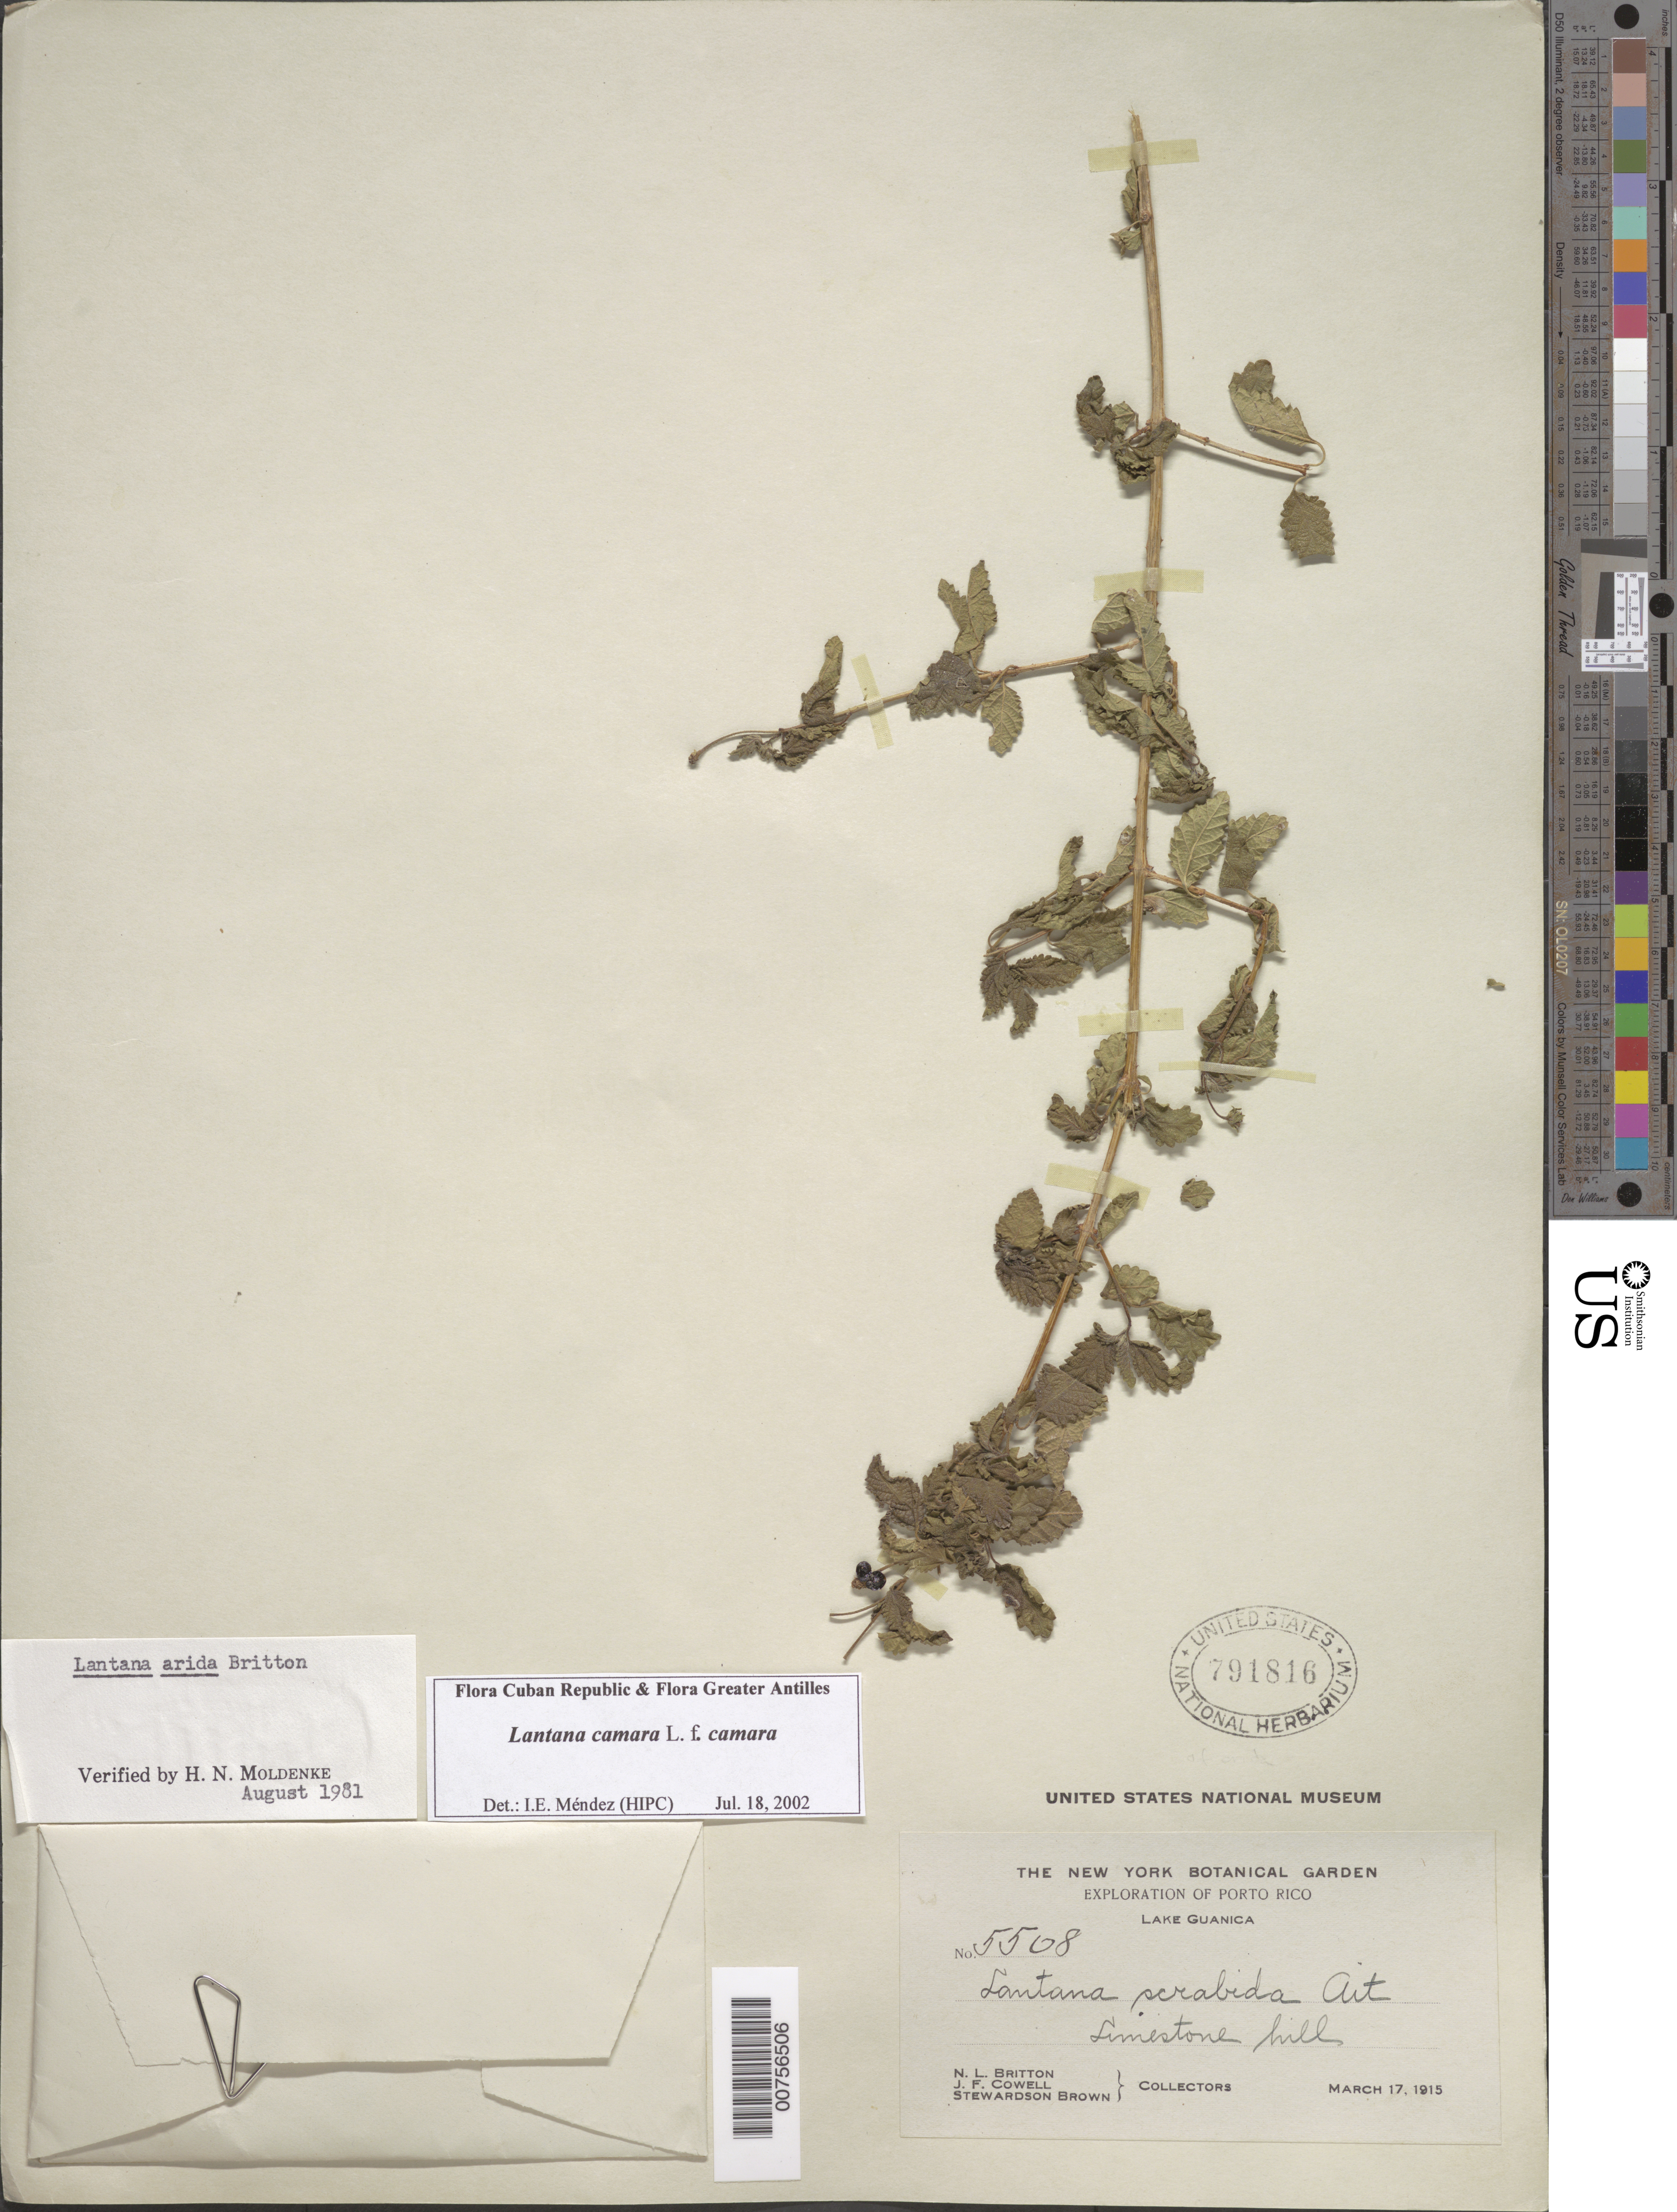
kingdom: Plantae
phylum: Tracheophyta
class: Magnoliopsida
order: Lamiales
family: Verbenaceae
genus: Lantana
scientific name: Lantana camara f. camara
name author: L.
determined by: Méndez, Isidro E., (HIPC)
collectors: N. Britton, J. F. Cowell & S. Brown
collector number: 5508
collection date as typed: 17 Mar 1915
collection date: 1915-03-17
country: Puerto Rico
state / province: Guánica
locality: Lake Guanica.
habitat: Limestone hill.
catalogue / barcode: US 791816